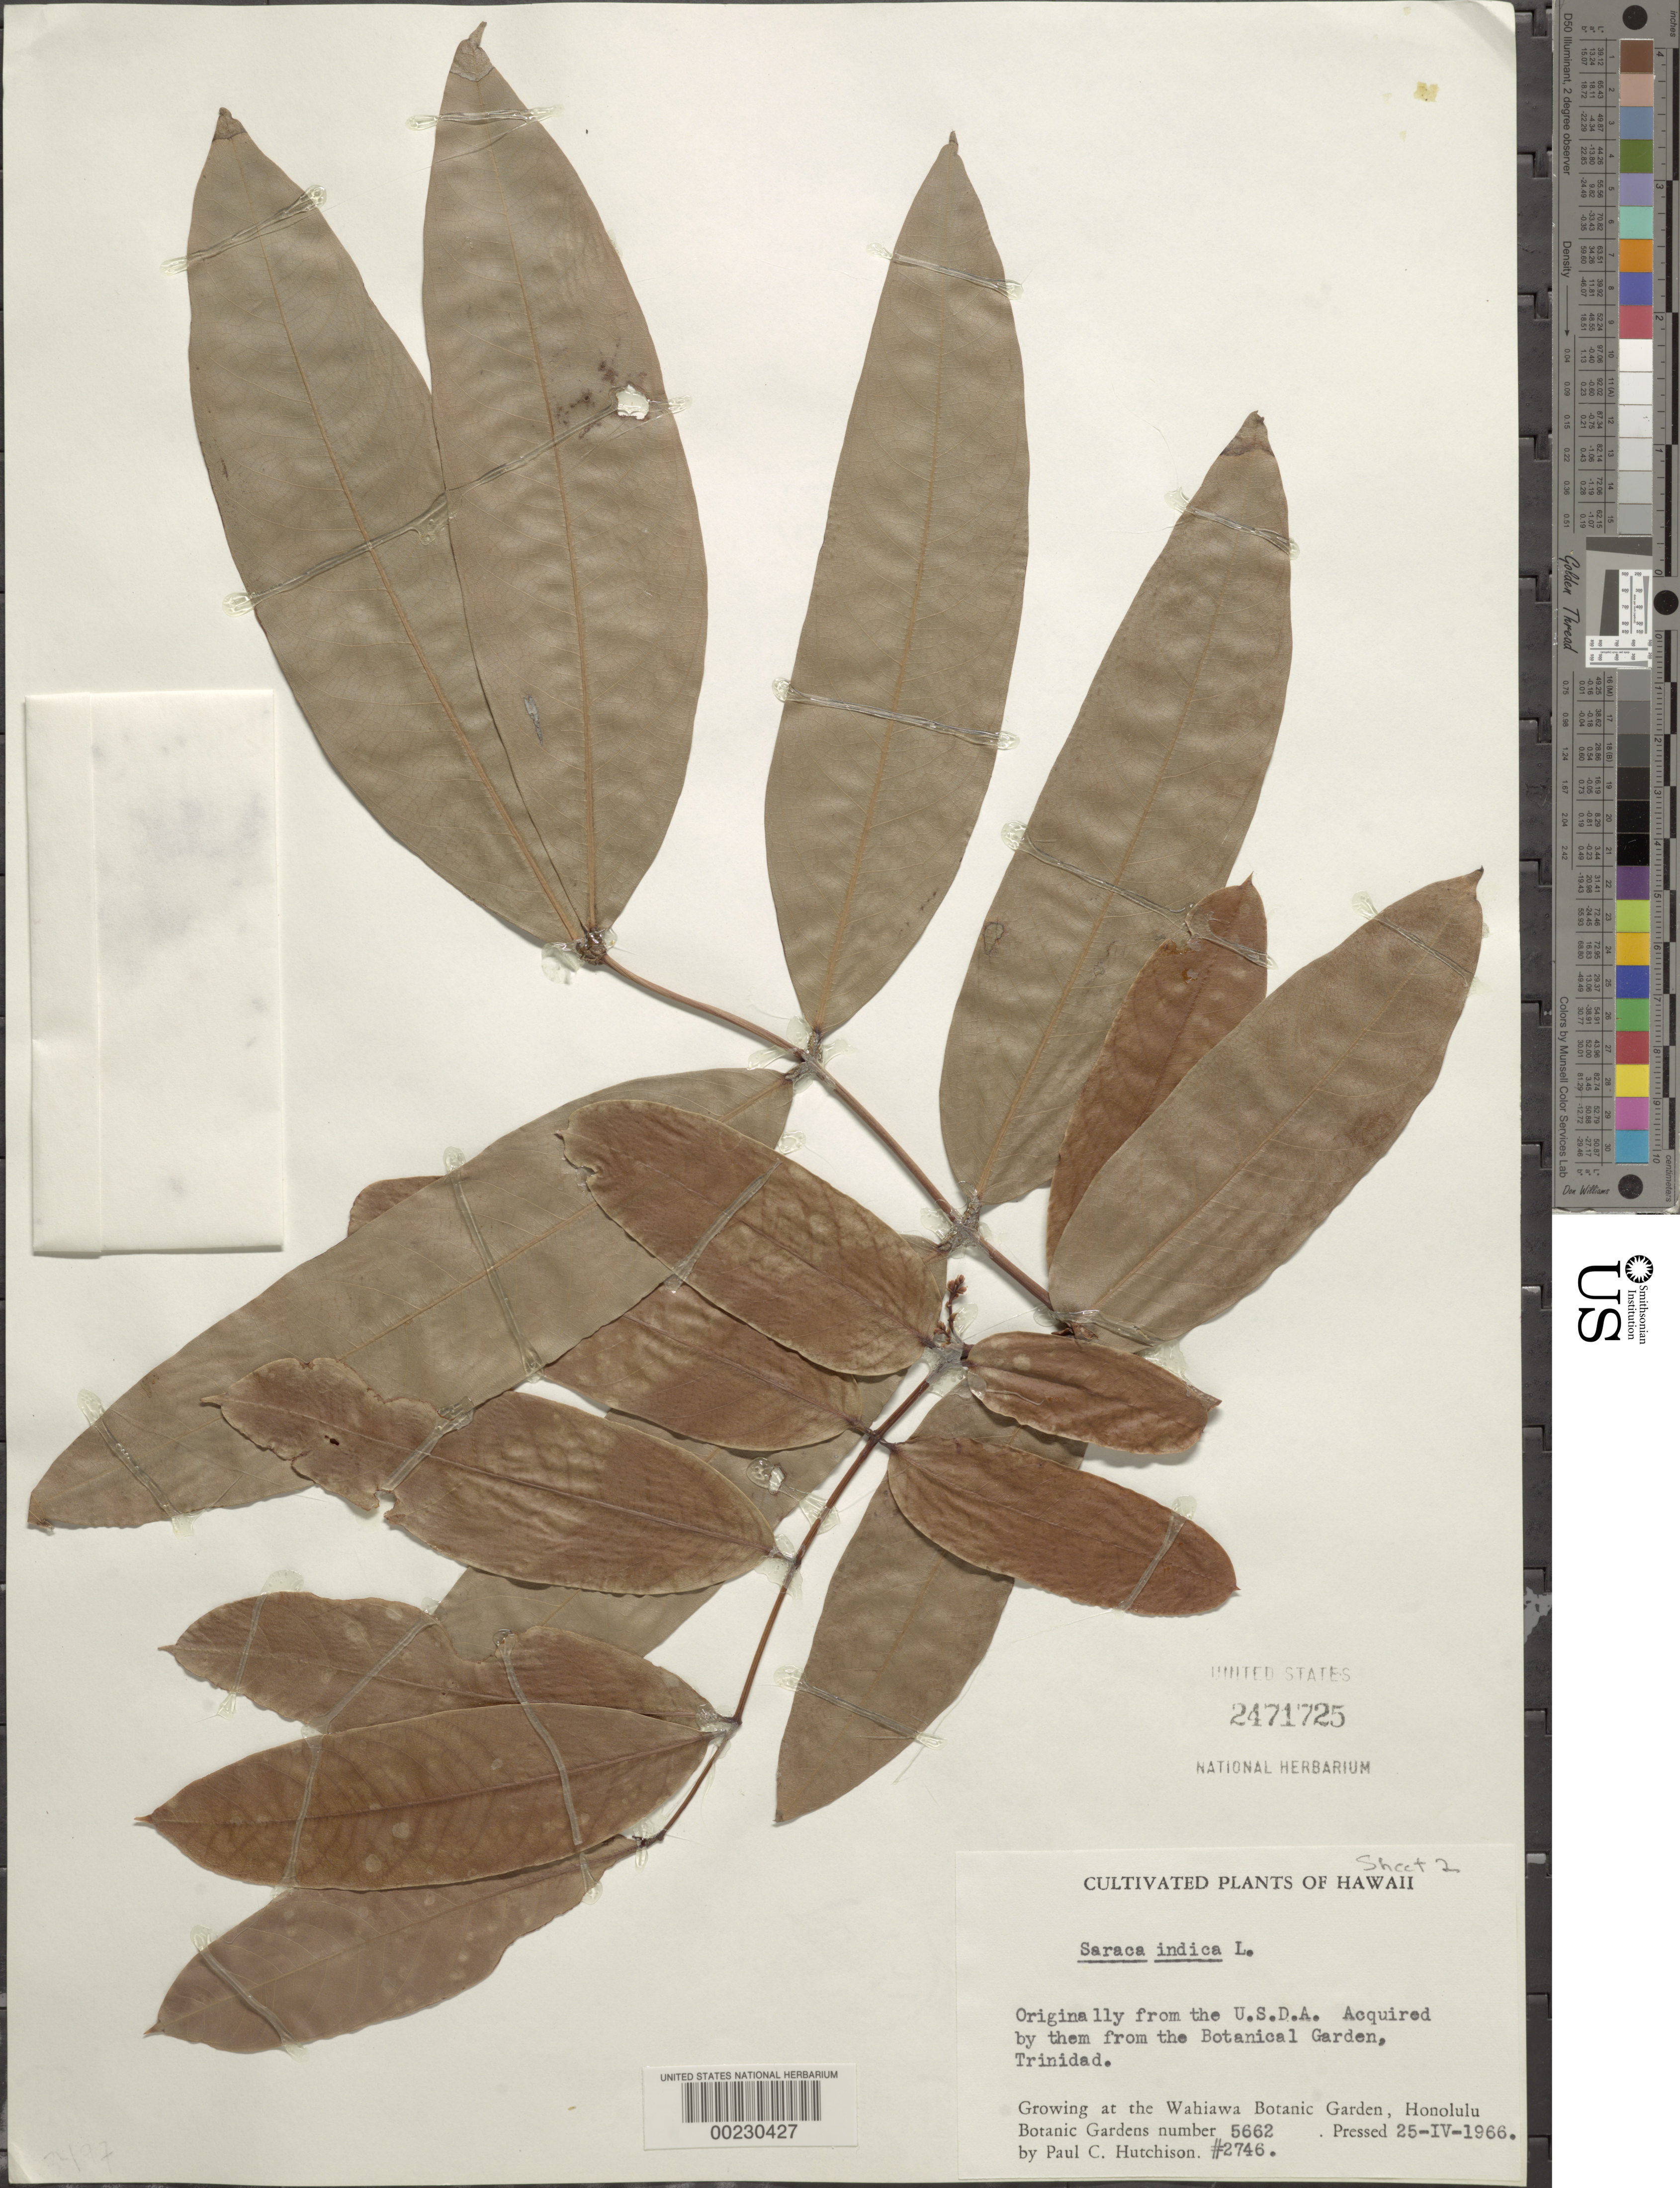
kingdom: Plantae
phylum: Tracheophyta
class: Magnoliopsida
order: Fabales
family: Fabaceae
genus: Saraca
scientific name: Saraca indica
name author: L.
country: United States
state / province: Hawaii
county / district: Honolulu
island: Oahu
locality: Wahiawa botanical garden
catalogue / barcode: US 2471725